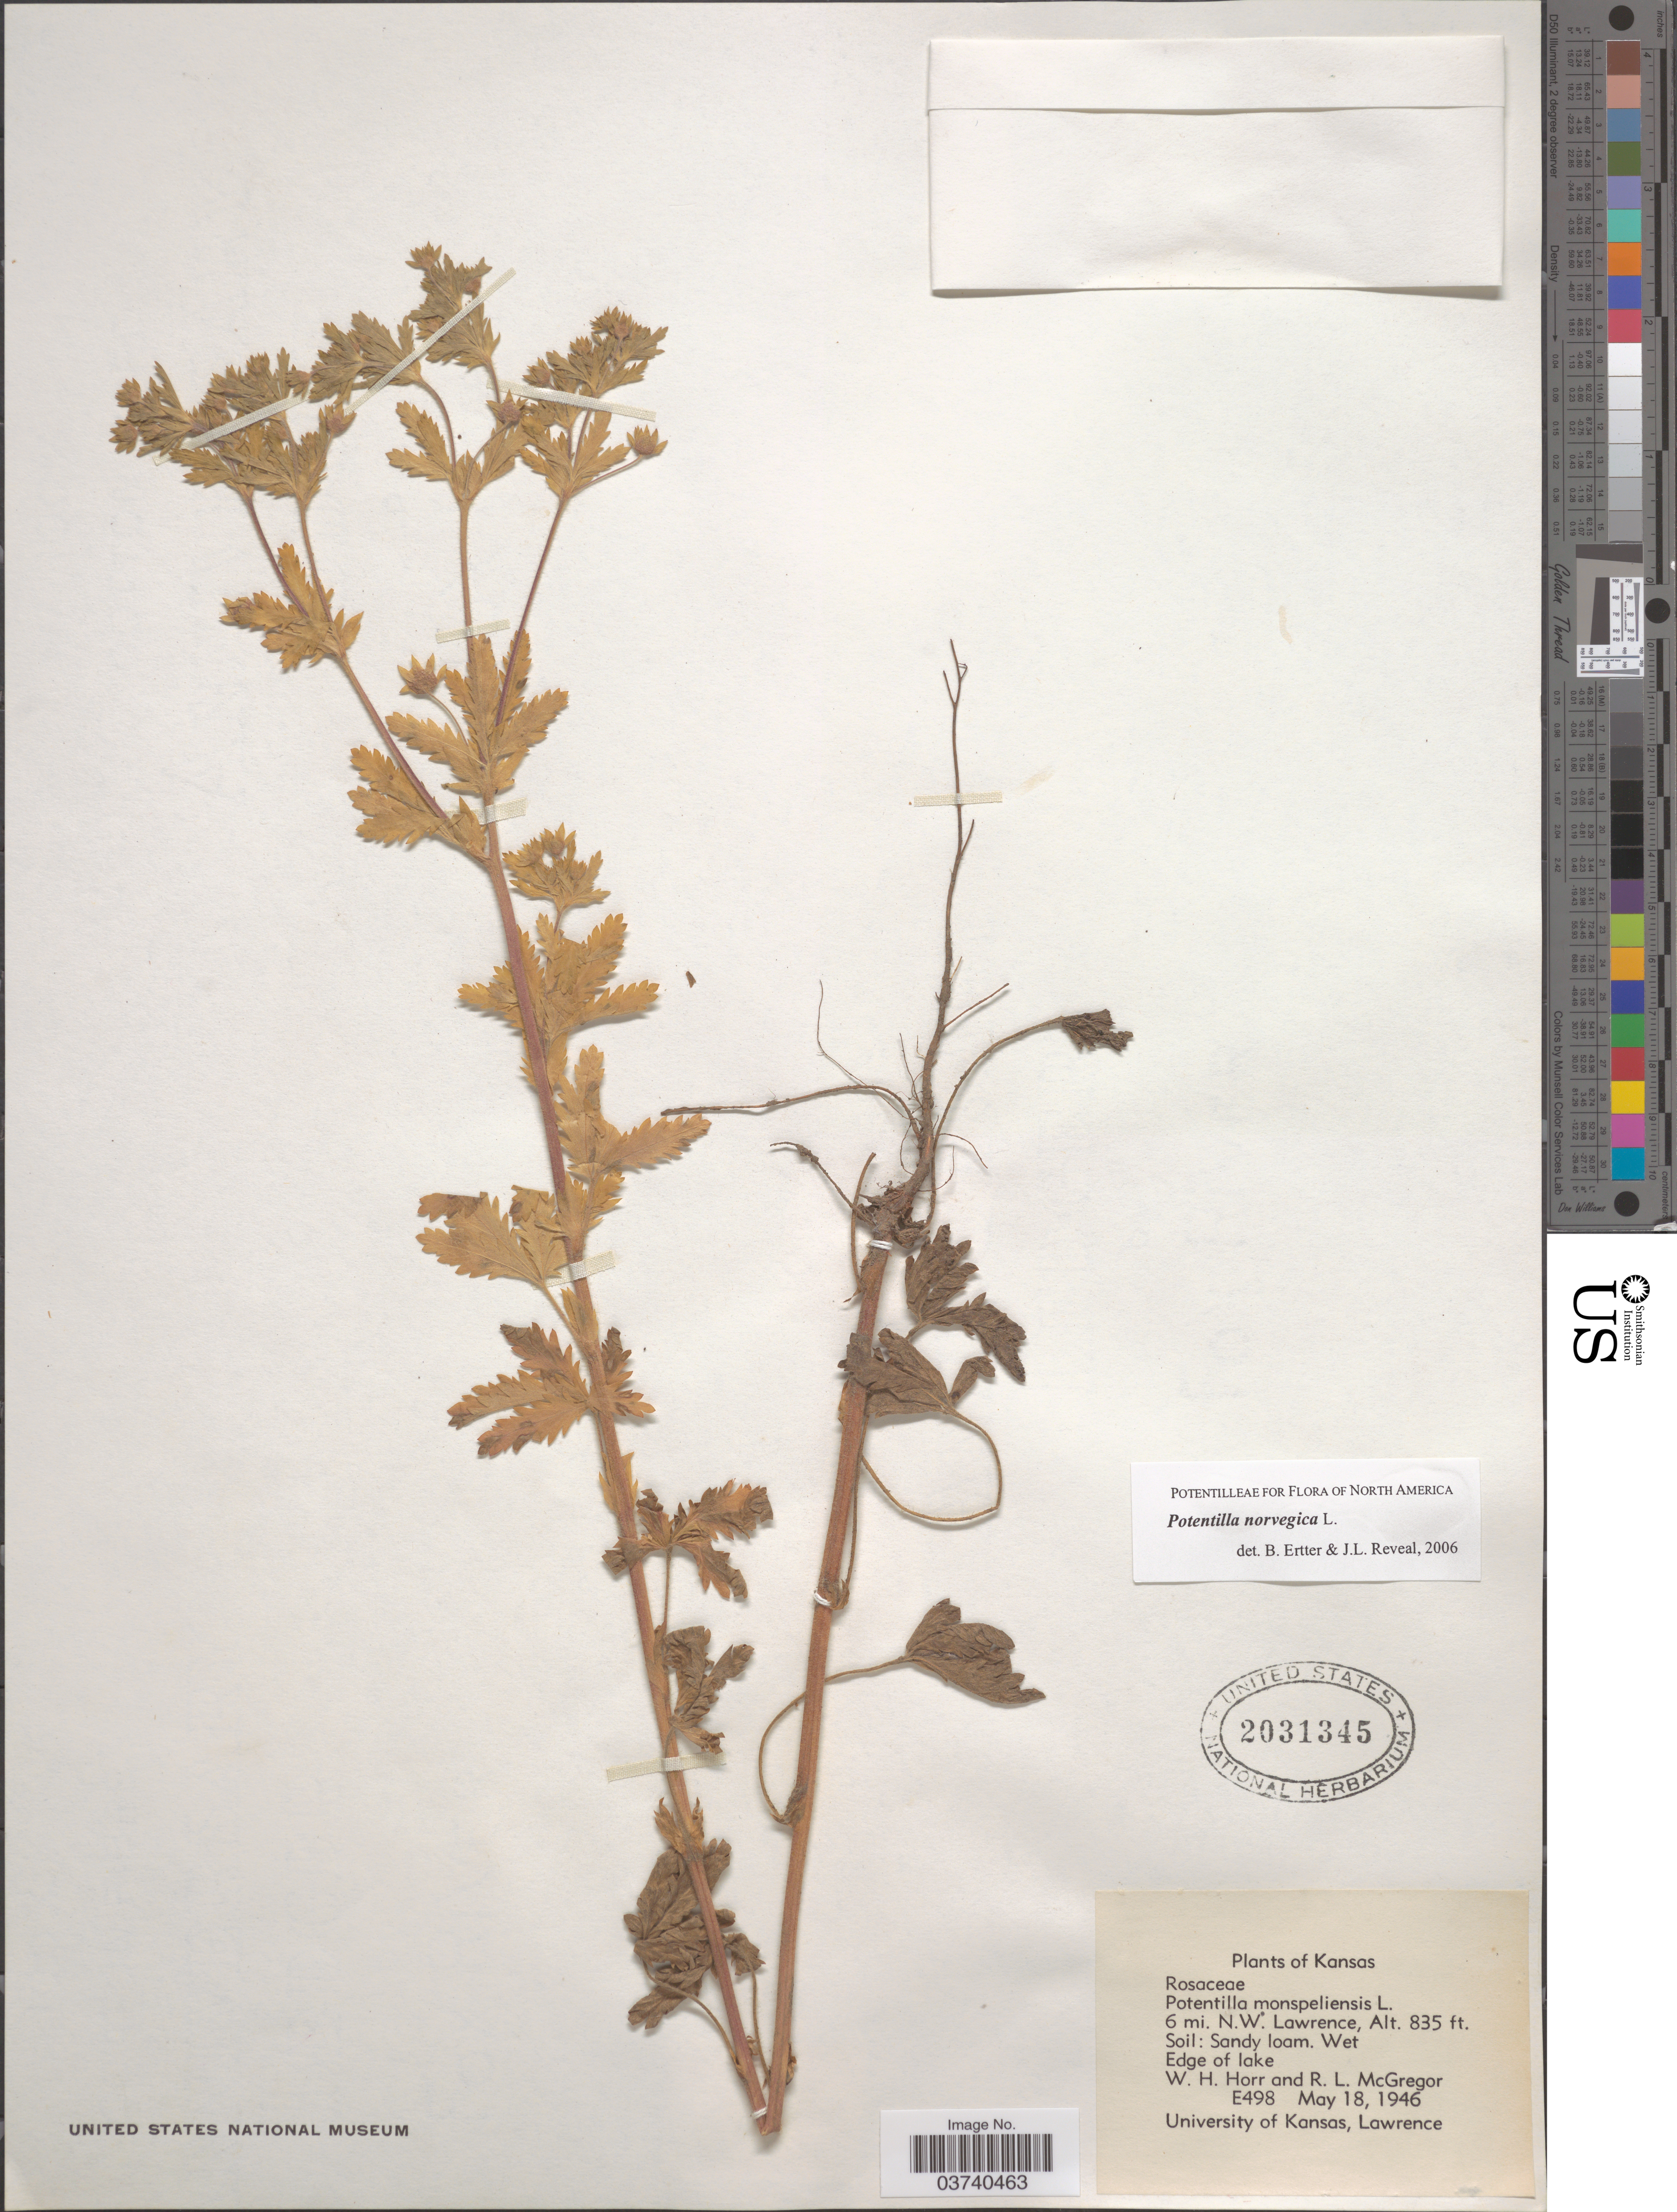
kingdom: Plantae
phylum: Tracheophyta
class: Magnoliopsida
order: Rosales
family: Rosaceae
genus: Potentilla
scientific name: Potentilla norvegica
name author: L.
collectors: W. H. Horr & R. McGregor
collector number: E498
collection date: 1946-05-18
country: United States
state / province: Kansas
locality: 6 mi. N. W. Lawrence.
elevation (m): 255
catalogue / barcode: US 2031345